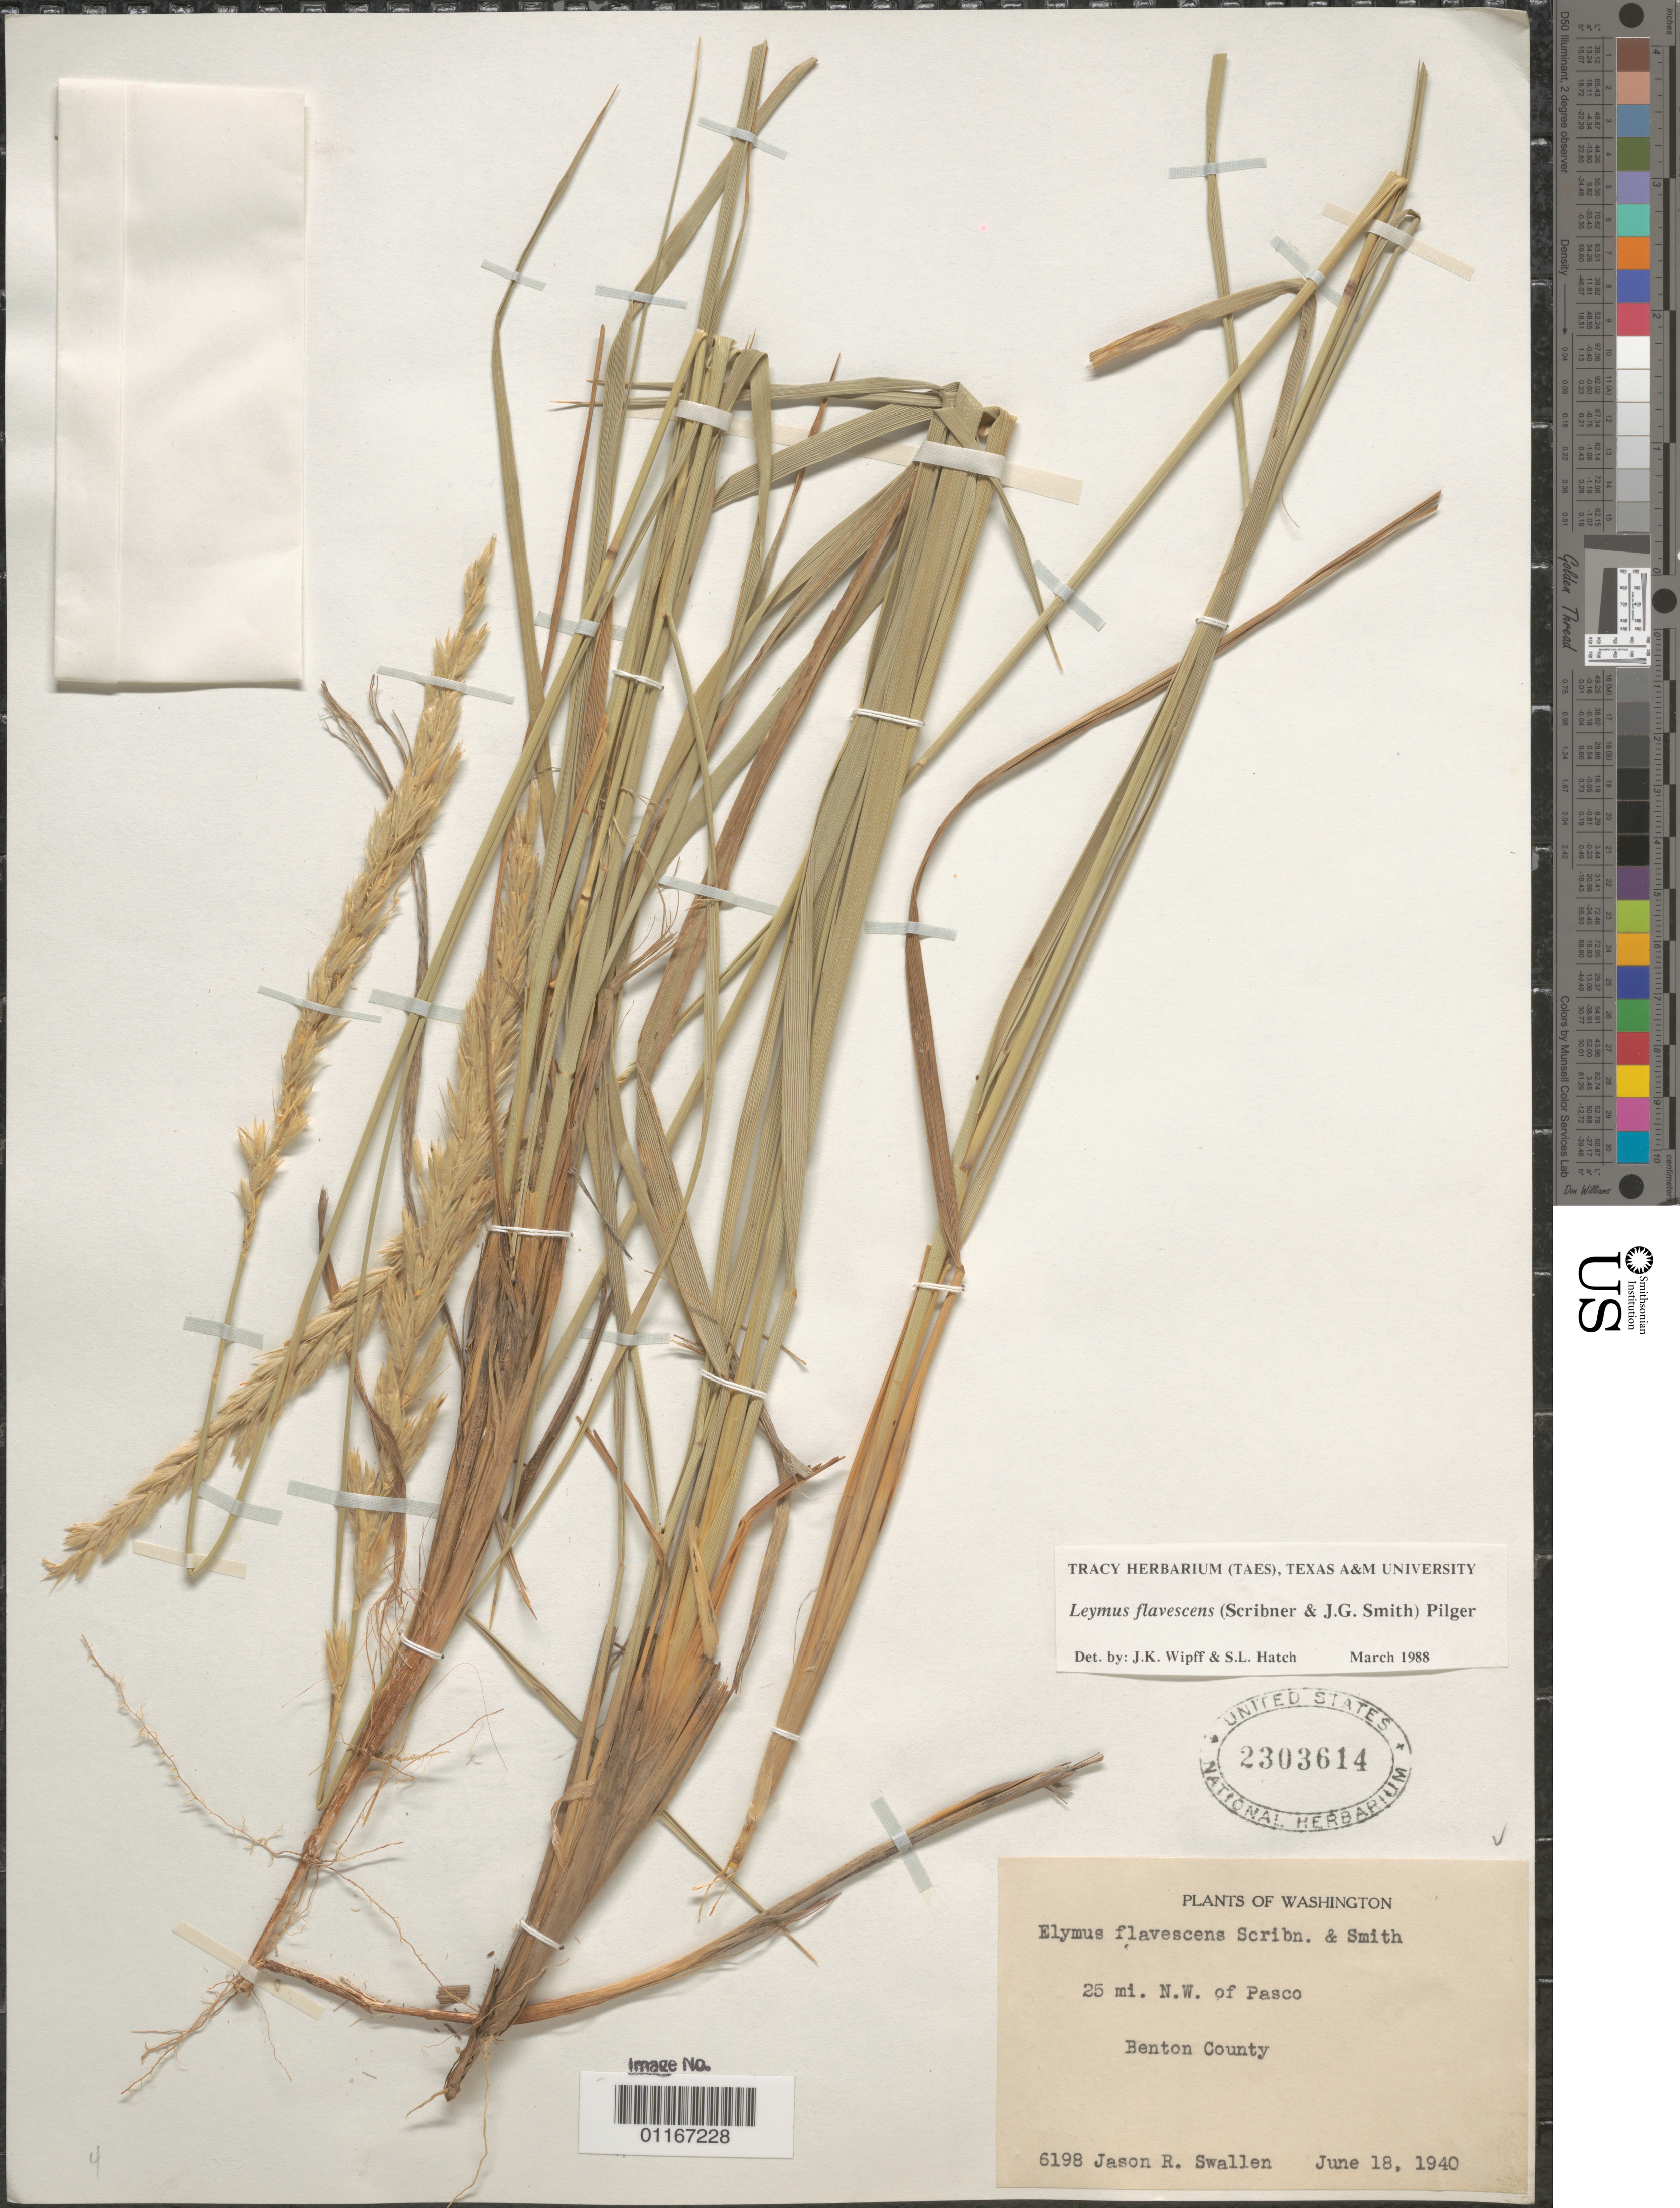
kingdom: Plantae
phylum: Tracheophyta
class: Liliopsida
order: Poales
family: Poaceae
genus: Leymus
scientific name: Leymus flavescens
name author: (Scribn. & J.G. Sm.) Pilg.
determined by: Wipff, J. K.; Hatch, S. L.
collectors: J. R. Swallen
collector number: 6198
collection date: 1940-06-18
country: United States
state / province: Washington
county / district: Benton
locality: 25 miles NW of Pasco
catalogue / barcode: US 2303614